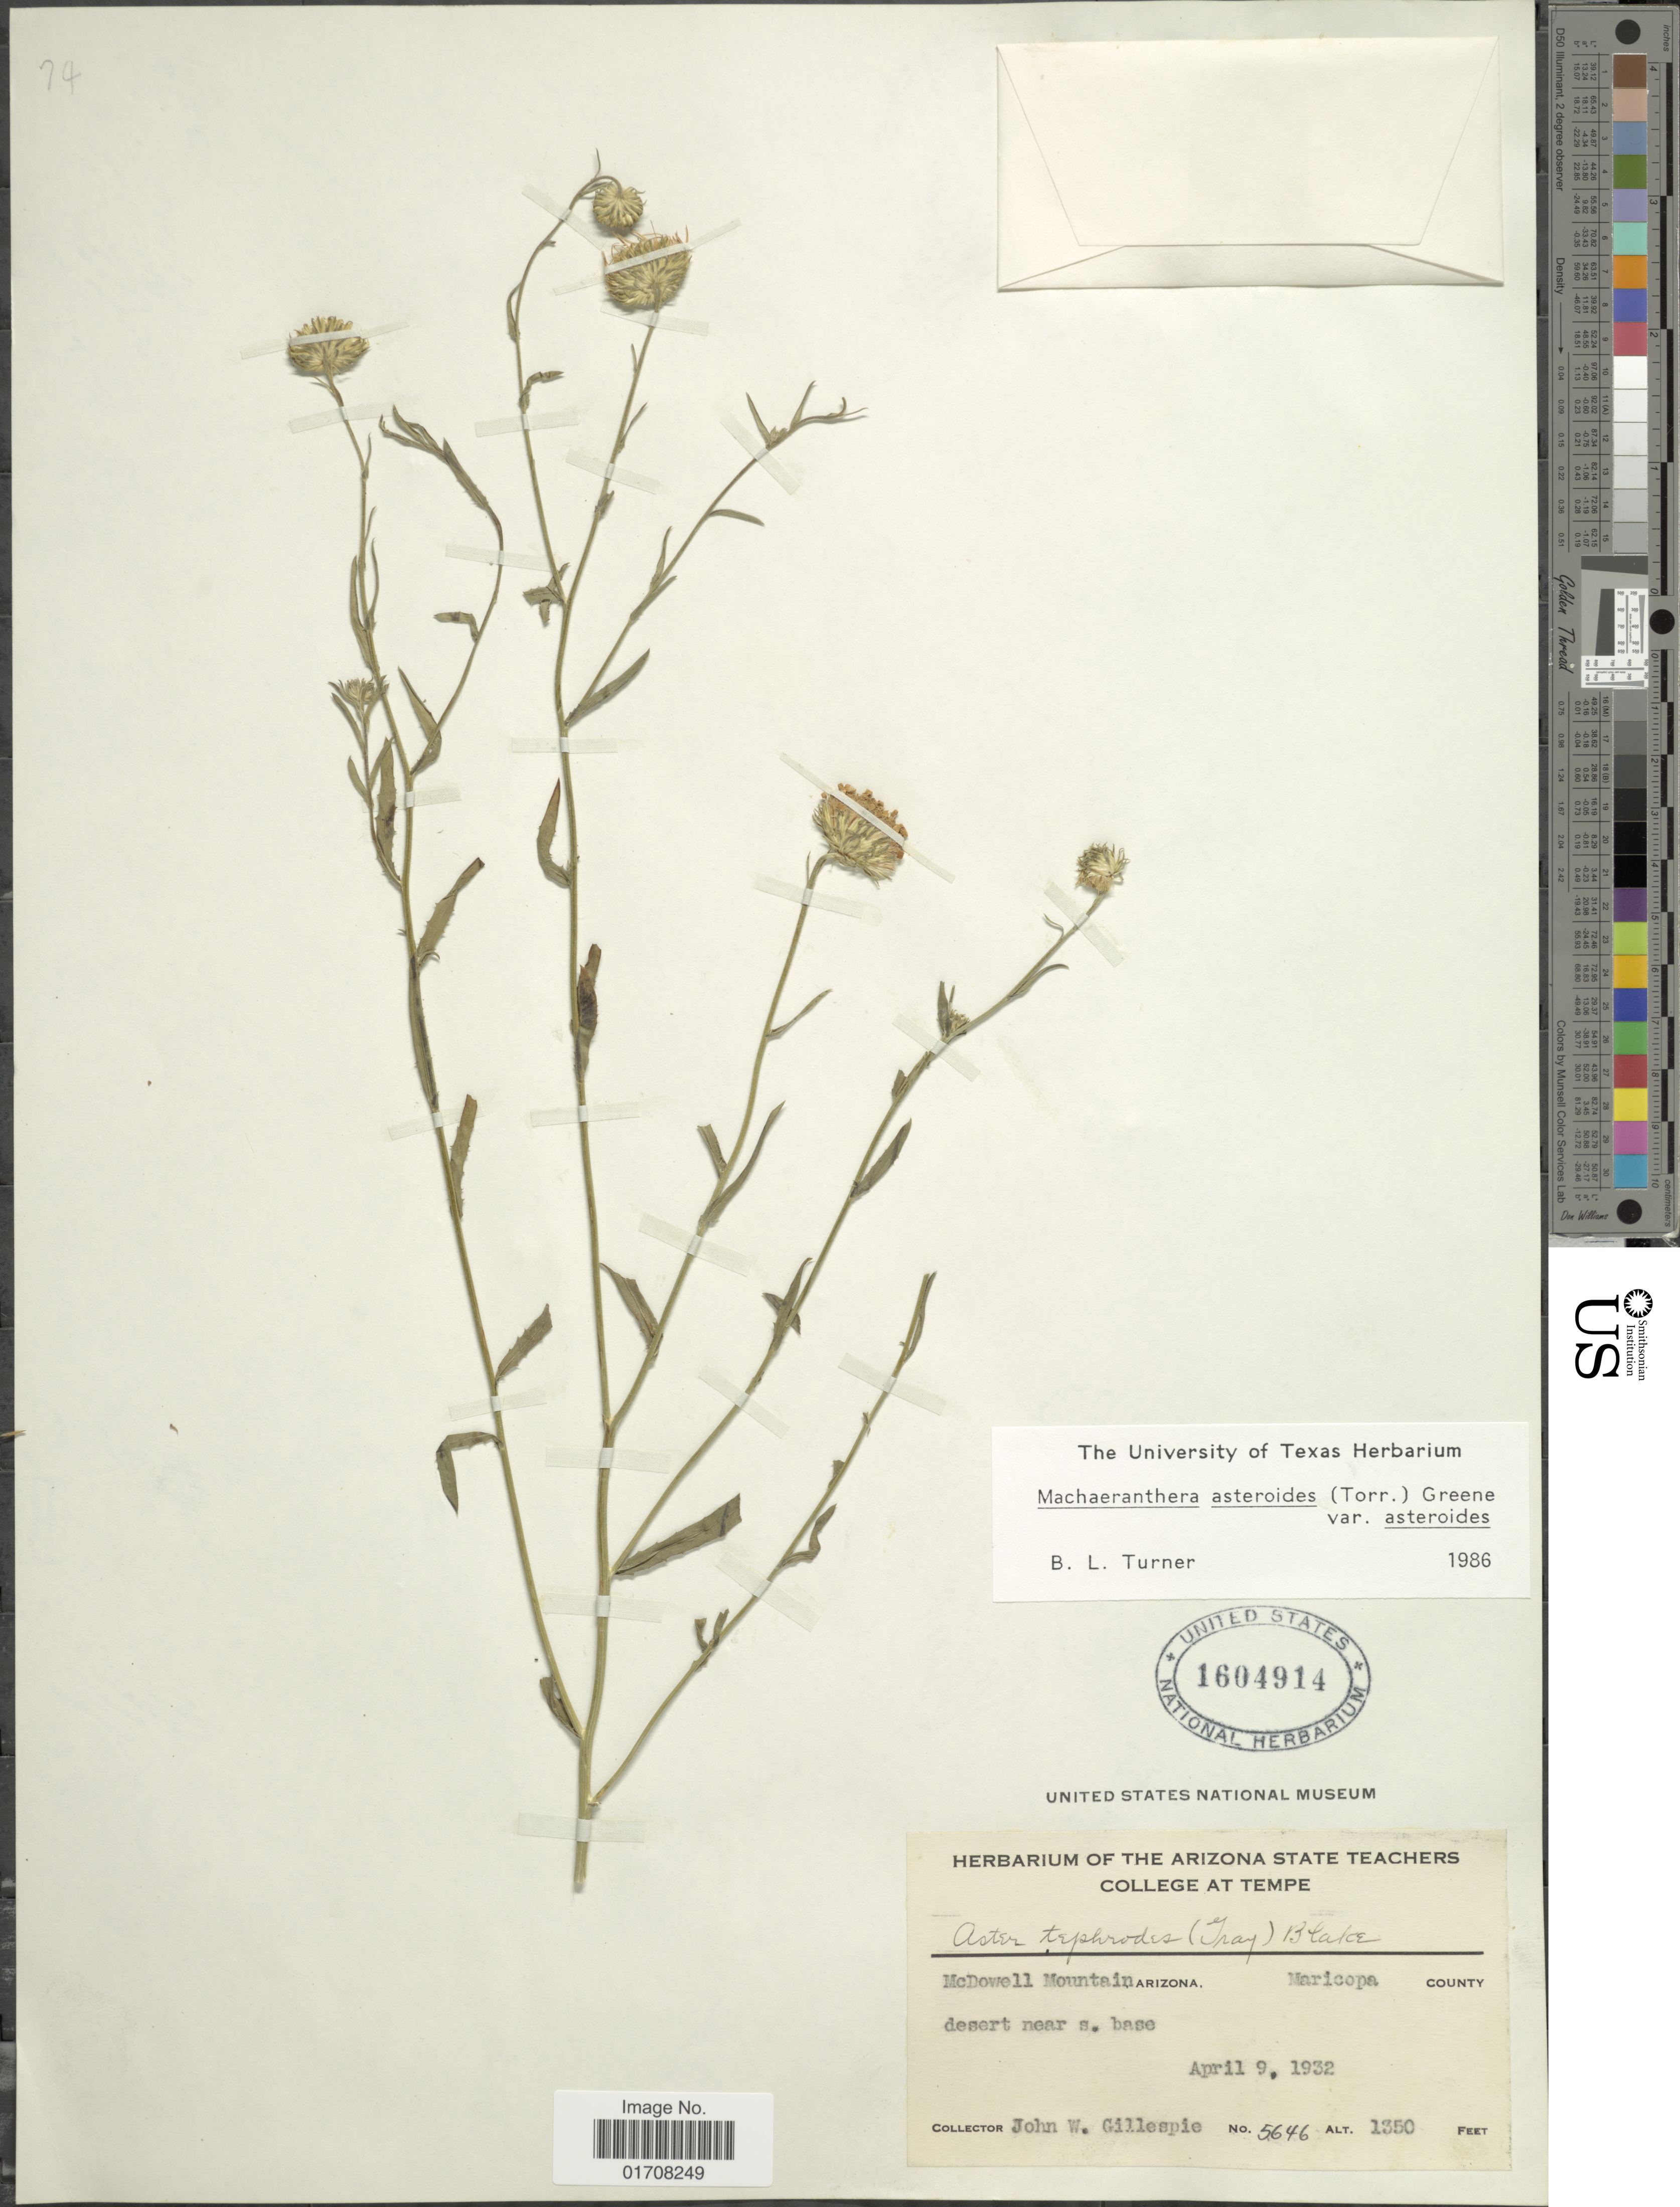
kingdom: Plantae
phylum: Tracheophyta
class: Magnoliopsida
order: Asterales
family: Asteraceae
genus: Machaeranthera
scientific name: Machaeranthera asteroides var. asteroides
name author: (Torr.) Greene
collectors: J. W. Gillespie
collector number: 5646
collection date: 1932-04-09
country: United States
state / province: Arizona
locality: McDowell Mountain, Maricopa County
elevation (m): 411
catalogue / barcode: US 1604914